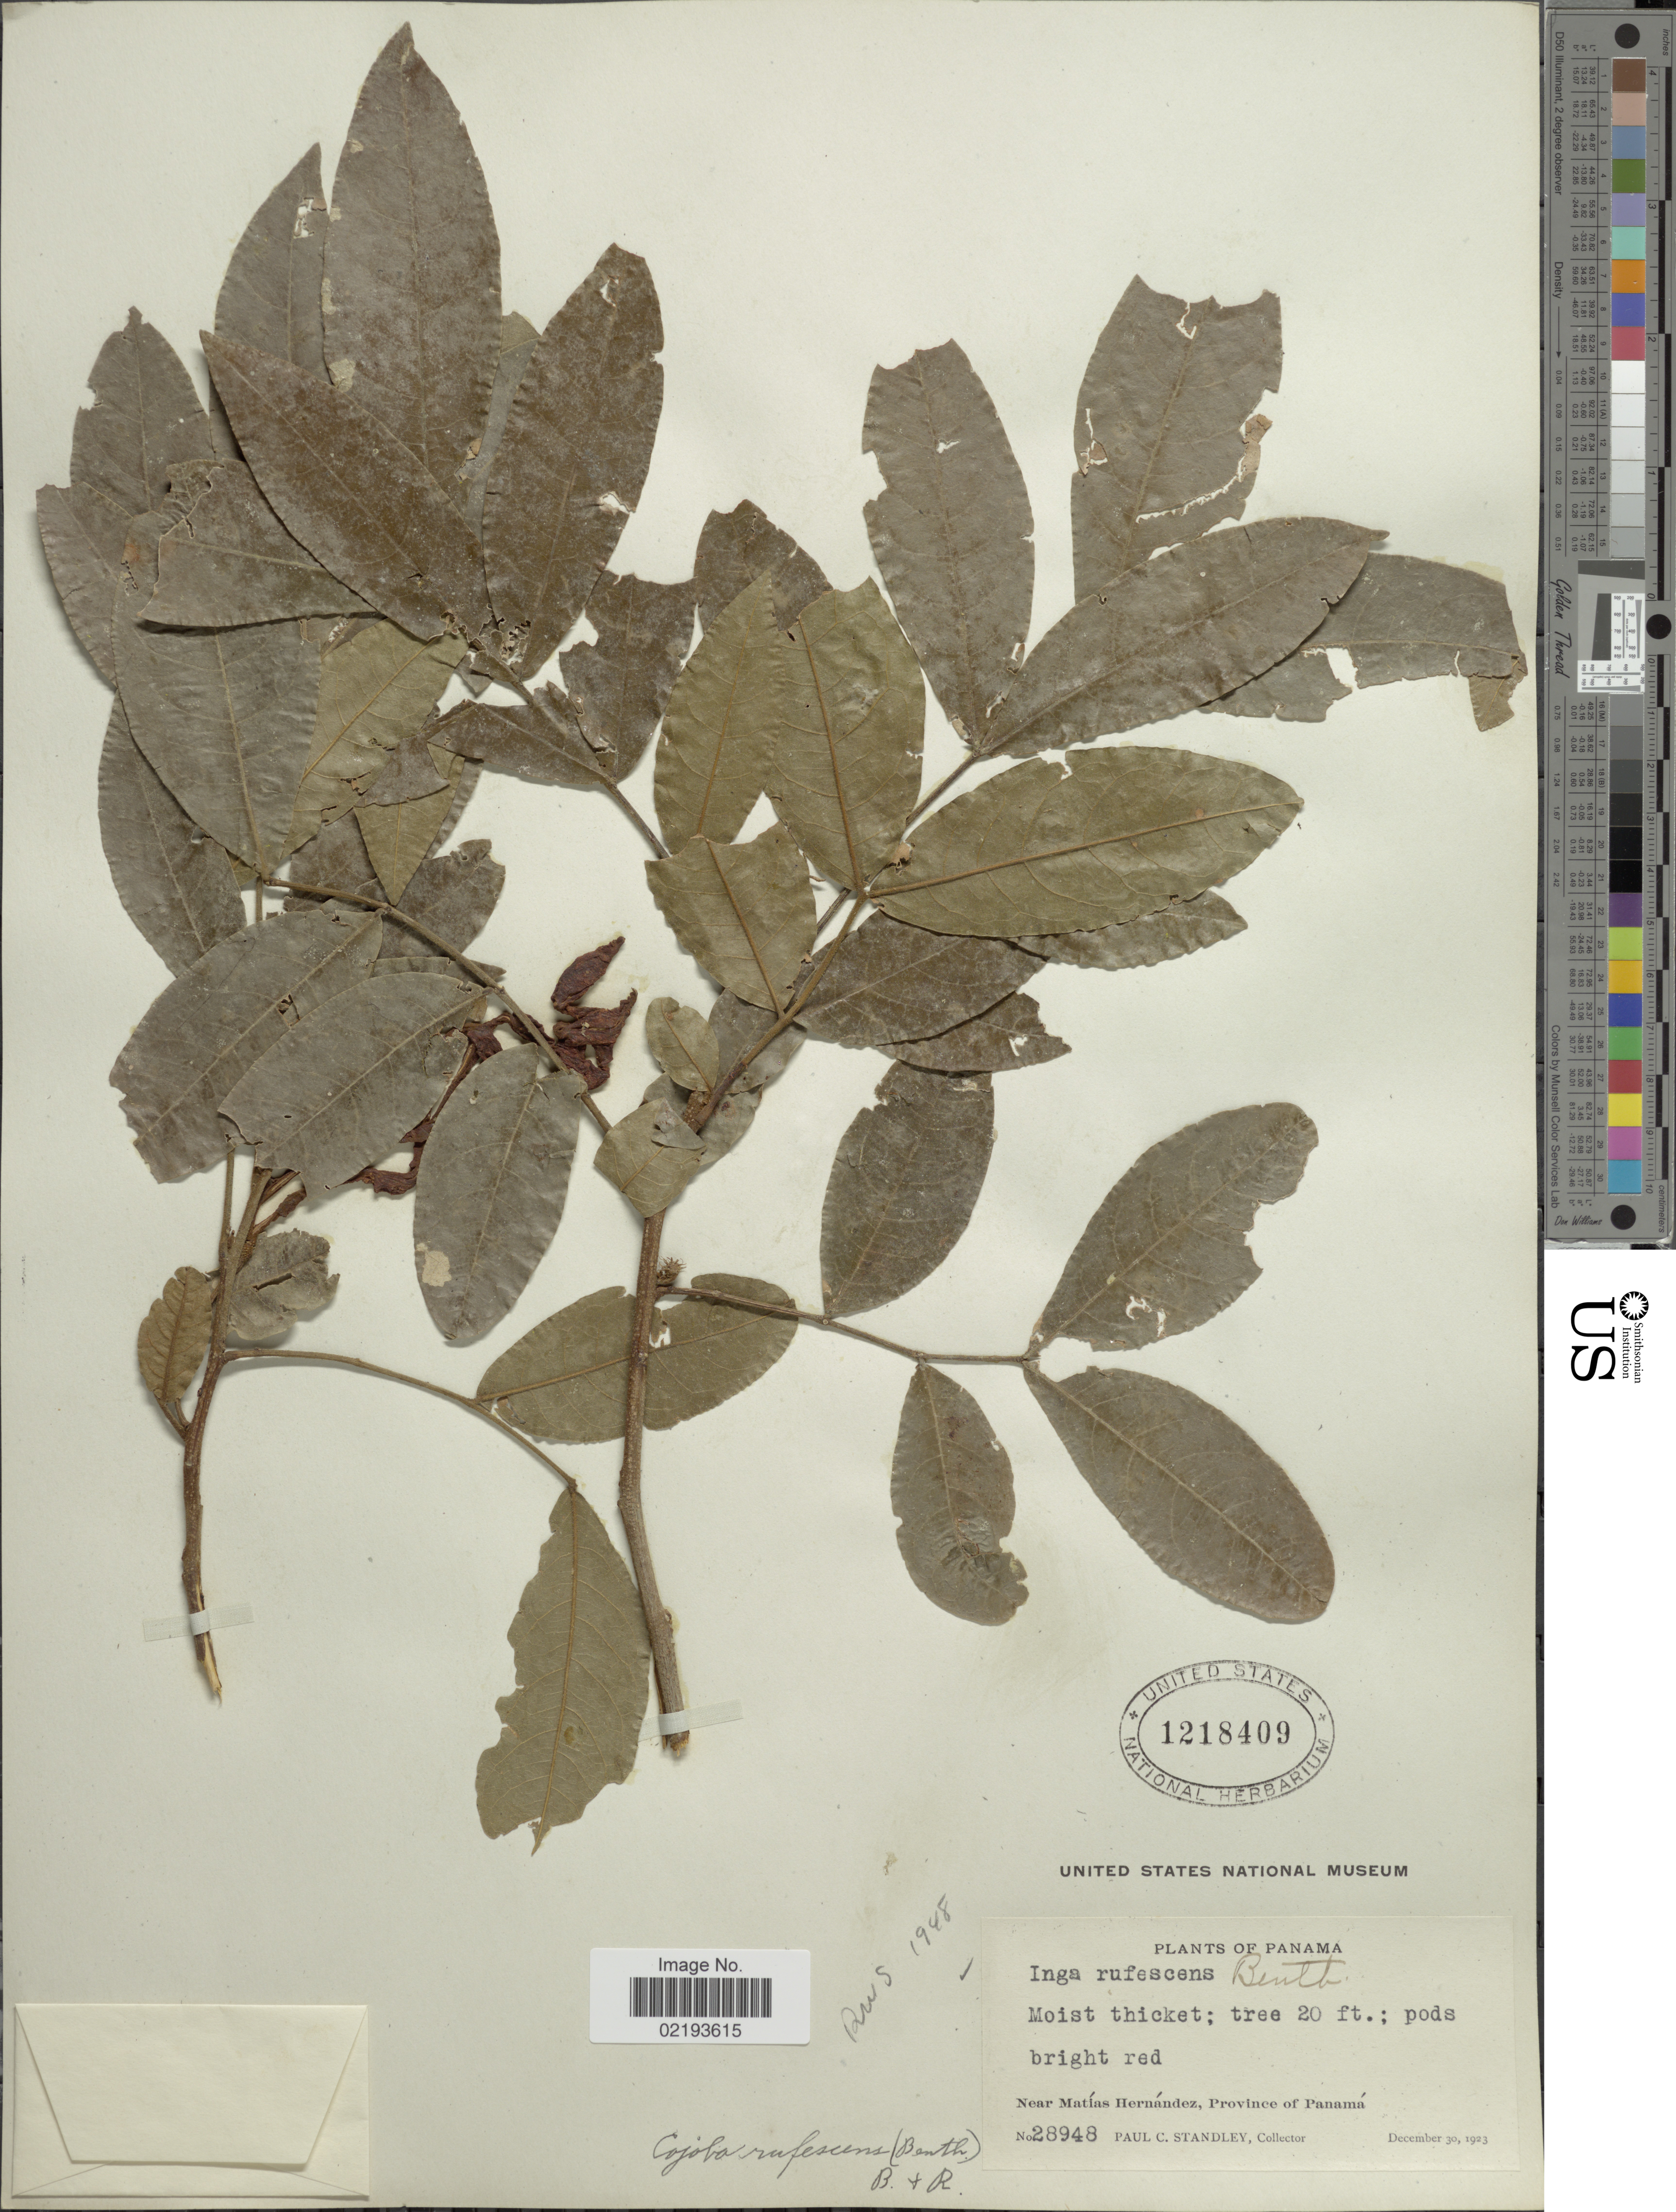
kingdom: Plantae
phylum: Tracheophyta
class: Magnoliopsida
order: Fabales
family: Fabaceae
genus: Cojoba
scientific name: Cojoba rufescens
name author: (Benth.) Britton & Rose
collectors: P. C. Standley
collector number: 28948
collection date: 1923-12-30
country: Panama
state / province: Panamá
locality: Moist thicket, Near Matías Hernández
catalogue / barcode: US 1218409